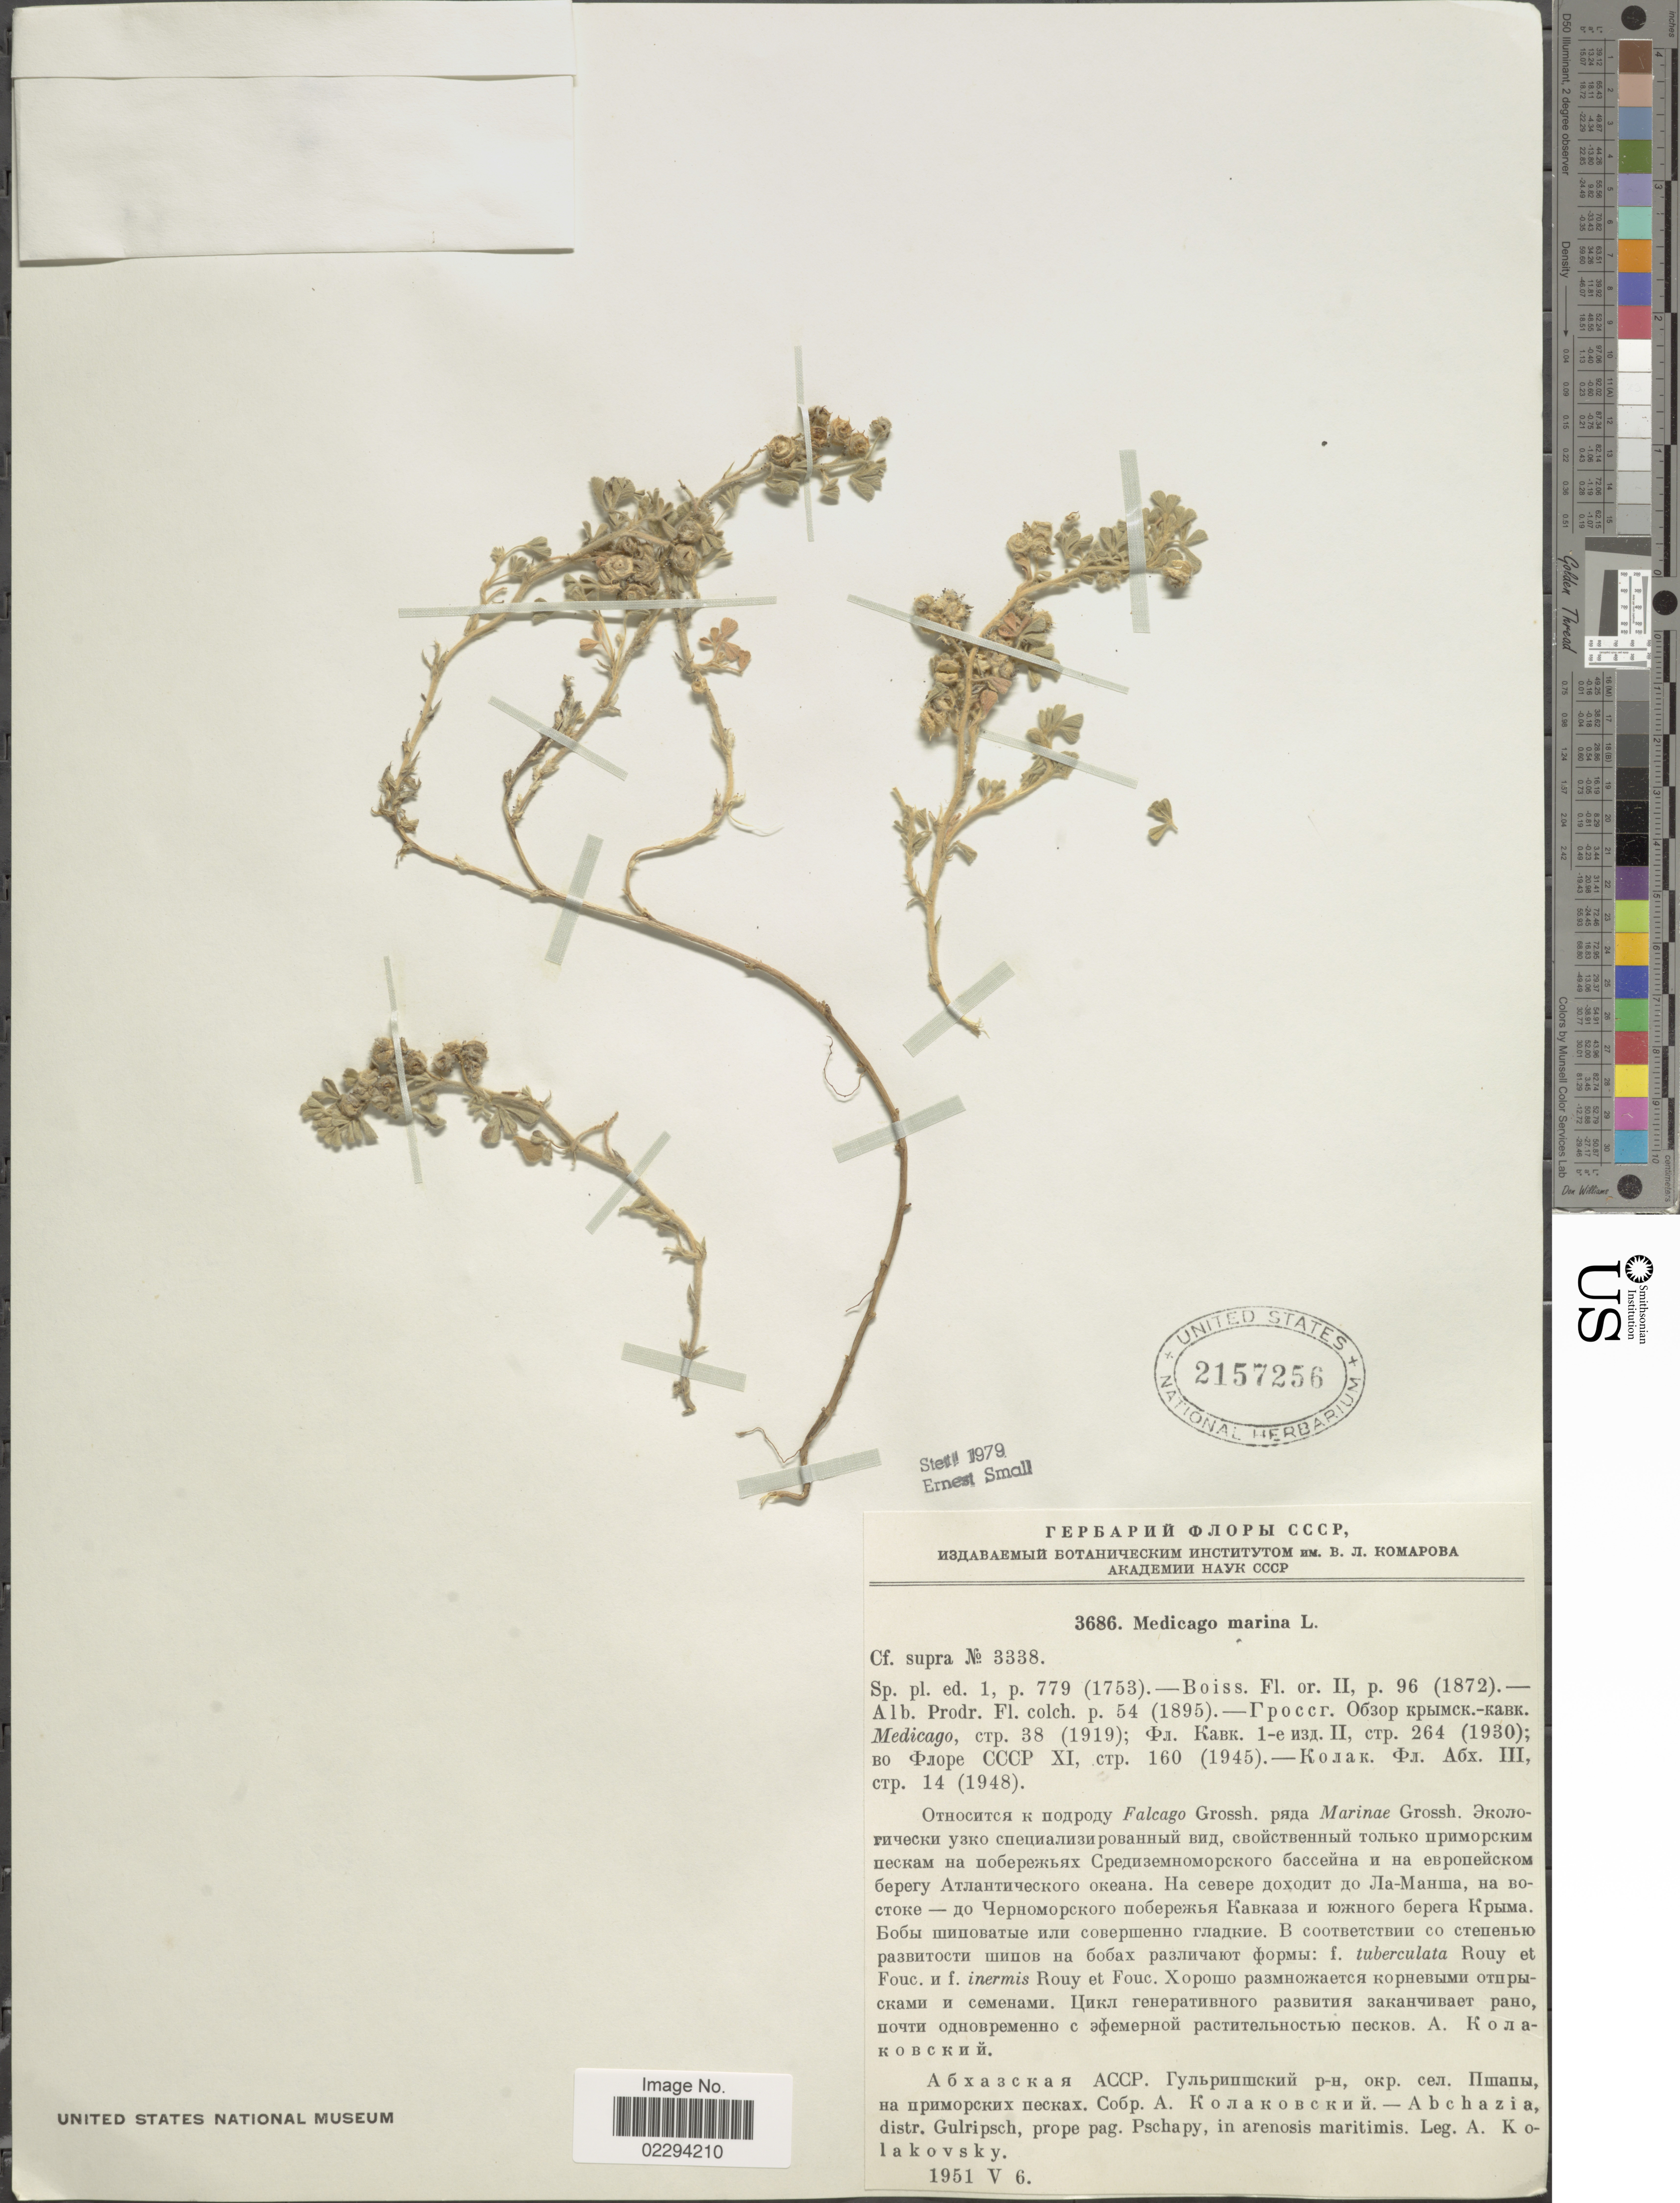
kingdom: Plantae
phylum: Tracheophyta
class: Magnoliopsida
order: Fabales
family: Fabaceae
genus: Medicago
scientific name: Medicago marina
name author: L.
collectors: A. Kolakovsky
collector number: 3686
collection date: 1951-05-06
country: Georgia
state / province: Abkhazia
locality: Abchzia, distr. Gulripsch, prope pag. Pschapy, in arenosis maritimis.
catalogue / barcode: US 2157256